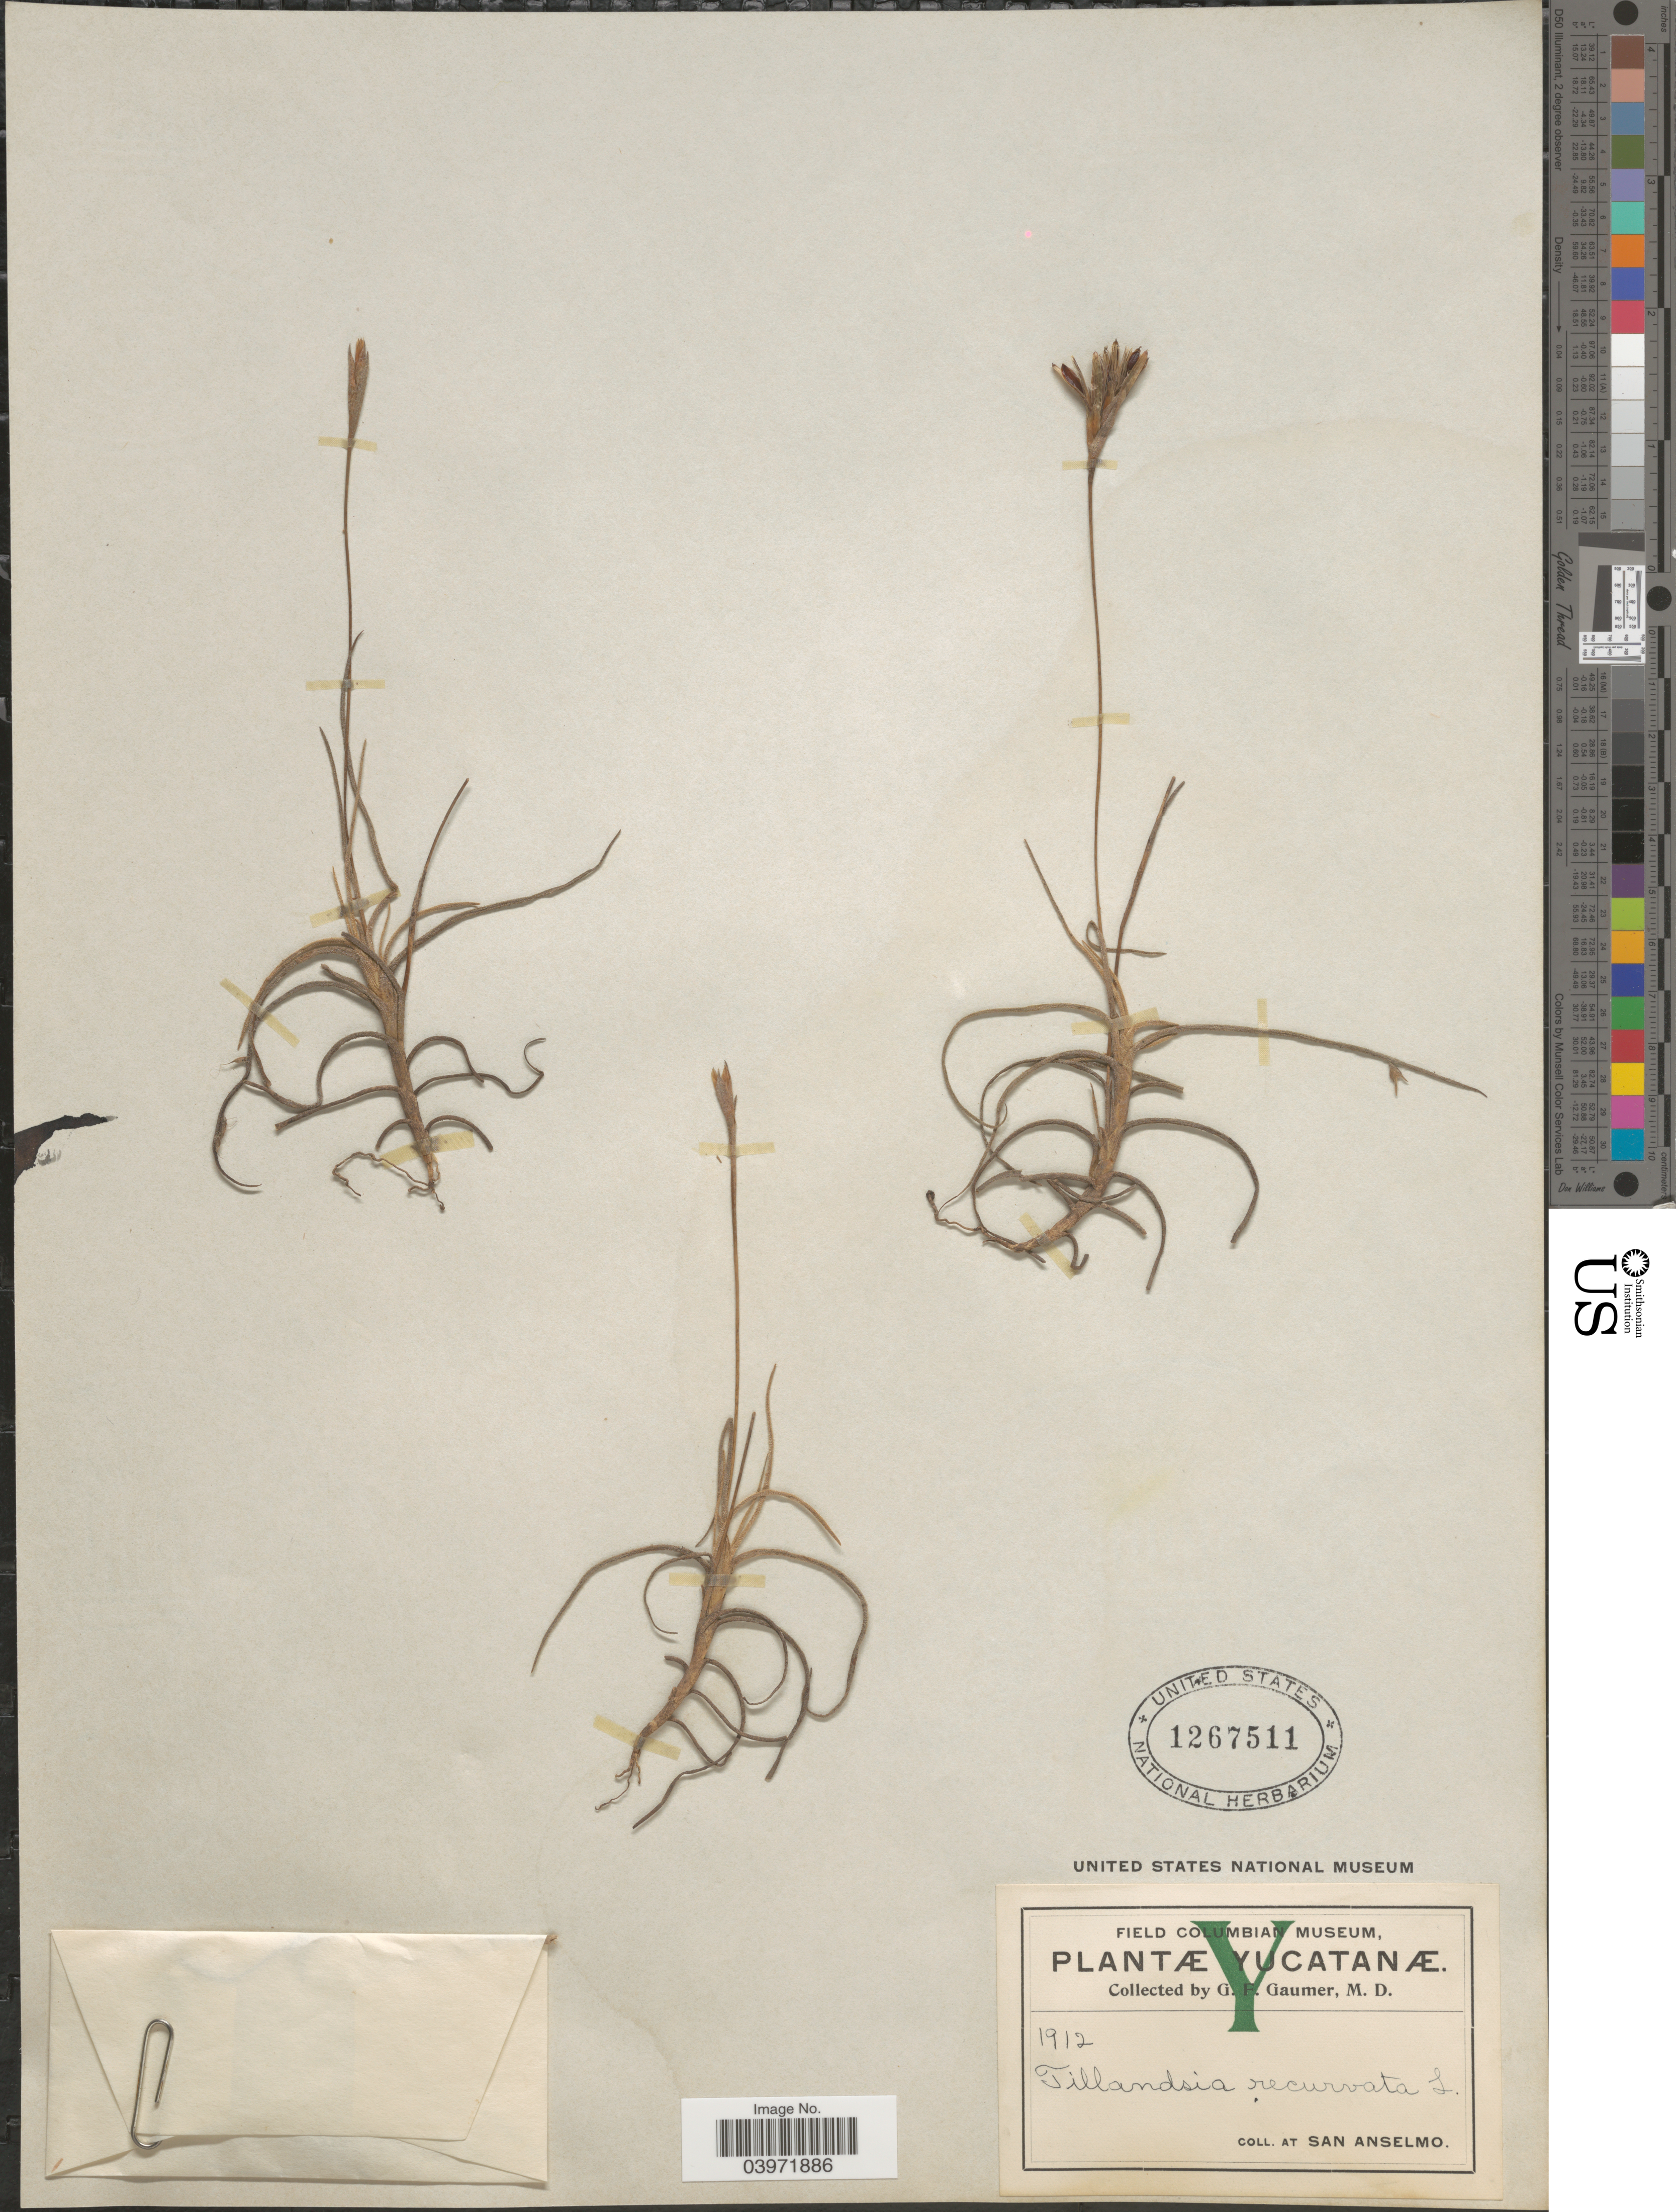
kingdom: Plantae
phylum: Tracheophyta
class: Liliopsida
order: Poales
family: Bromeliaceae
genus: Tillandsia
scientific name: Tillandsia recurvata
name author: L.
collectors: G. F. Gaumer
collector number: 1912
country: Mexico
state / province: Yucatán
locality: At San Anselmo.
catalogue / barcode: US 1267511